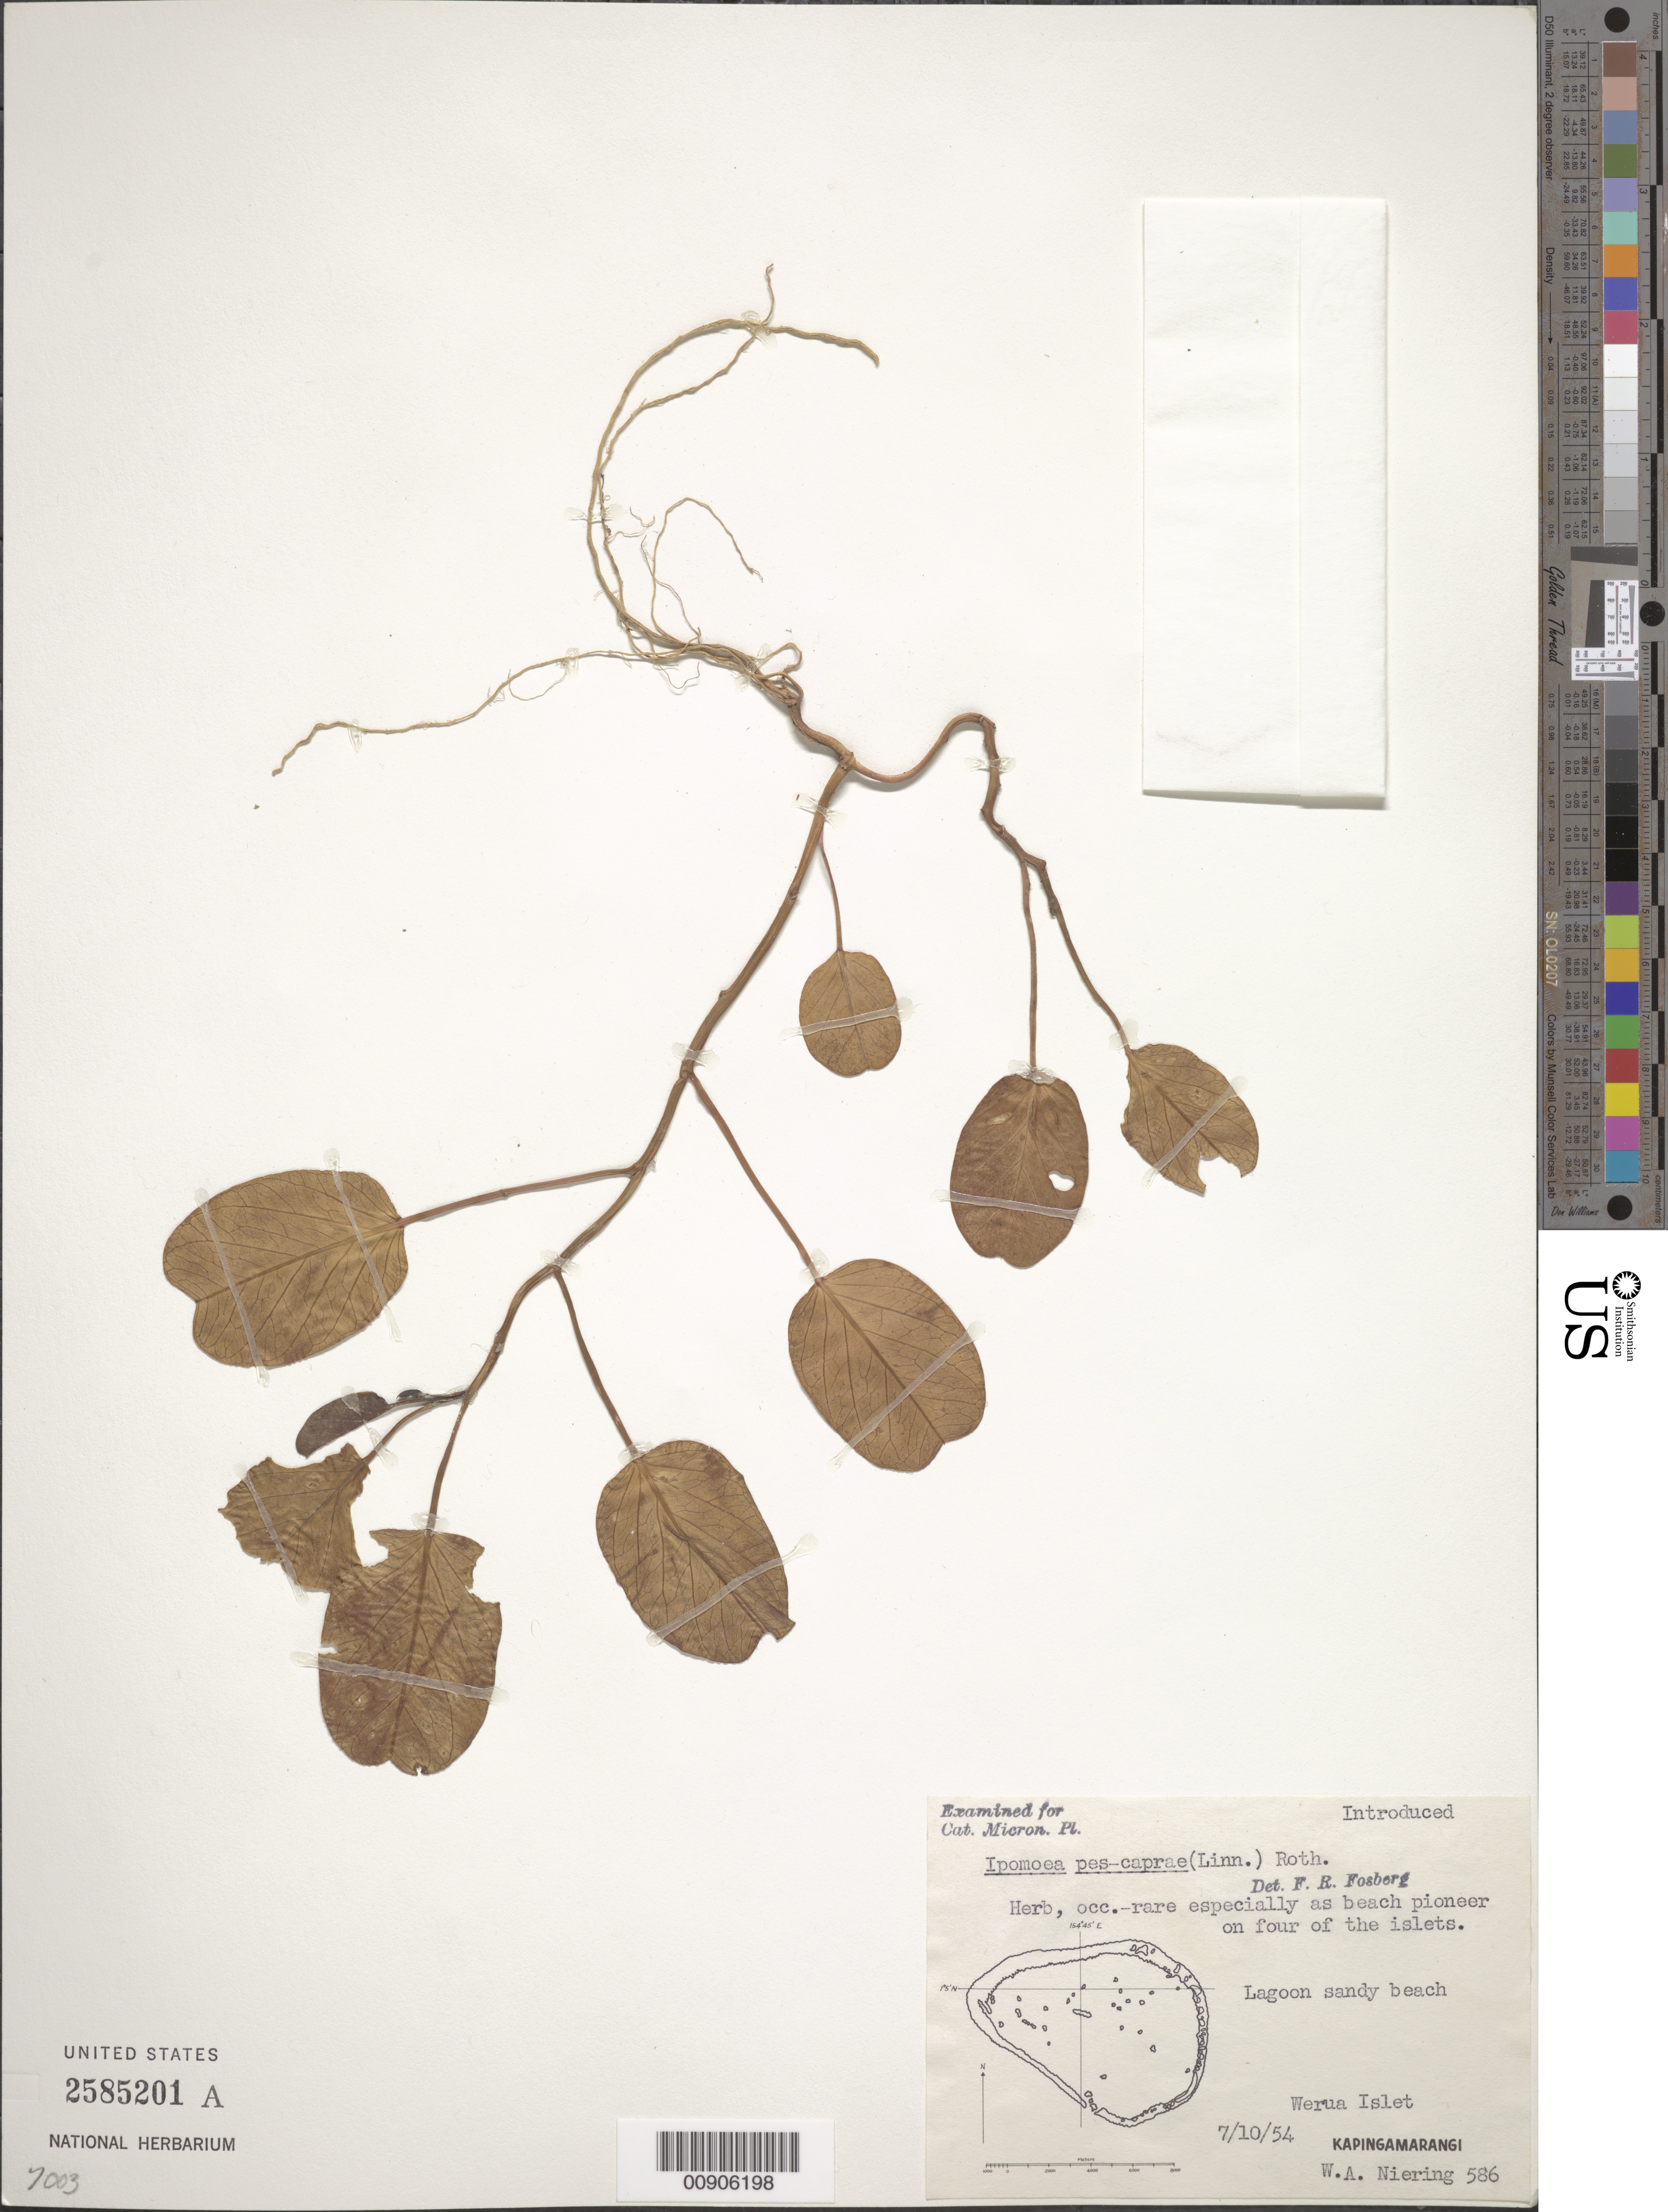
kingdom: Plantae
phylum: Tracheophyta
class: Magnoliopsida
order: Solanales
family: Convolvulaceae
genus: Ipomoea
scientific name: Ipomoea pes-caprae subsp. brasiliensis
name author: (L.) Ooststr.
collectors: W. Niering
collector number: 586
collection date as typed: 07 Oct 1954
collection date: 1954-10-07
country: Micronesia, Federated States of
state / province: Pohnpei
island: Kapingamarangi Atoll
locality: Lagoon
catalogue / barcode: US 2565201